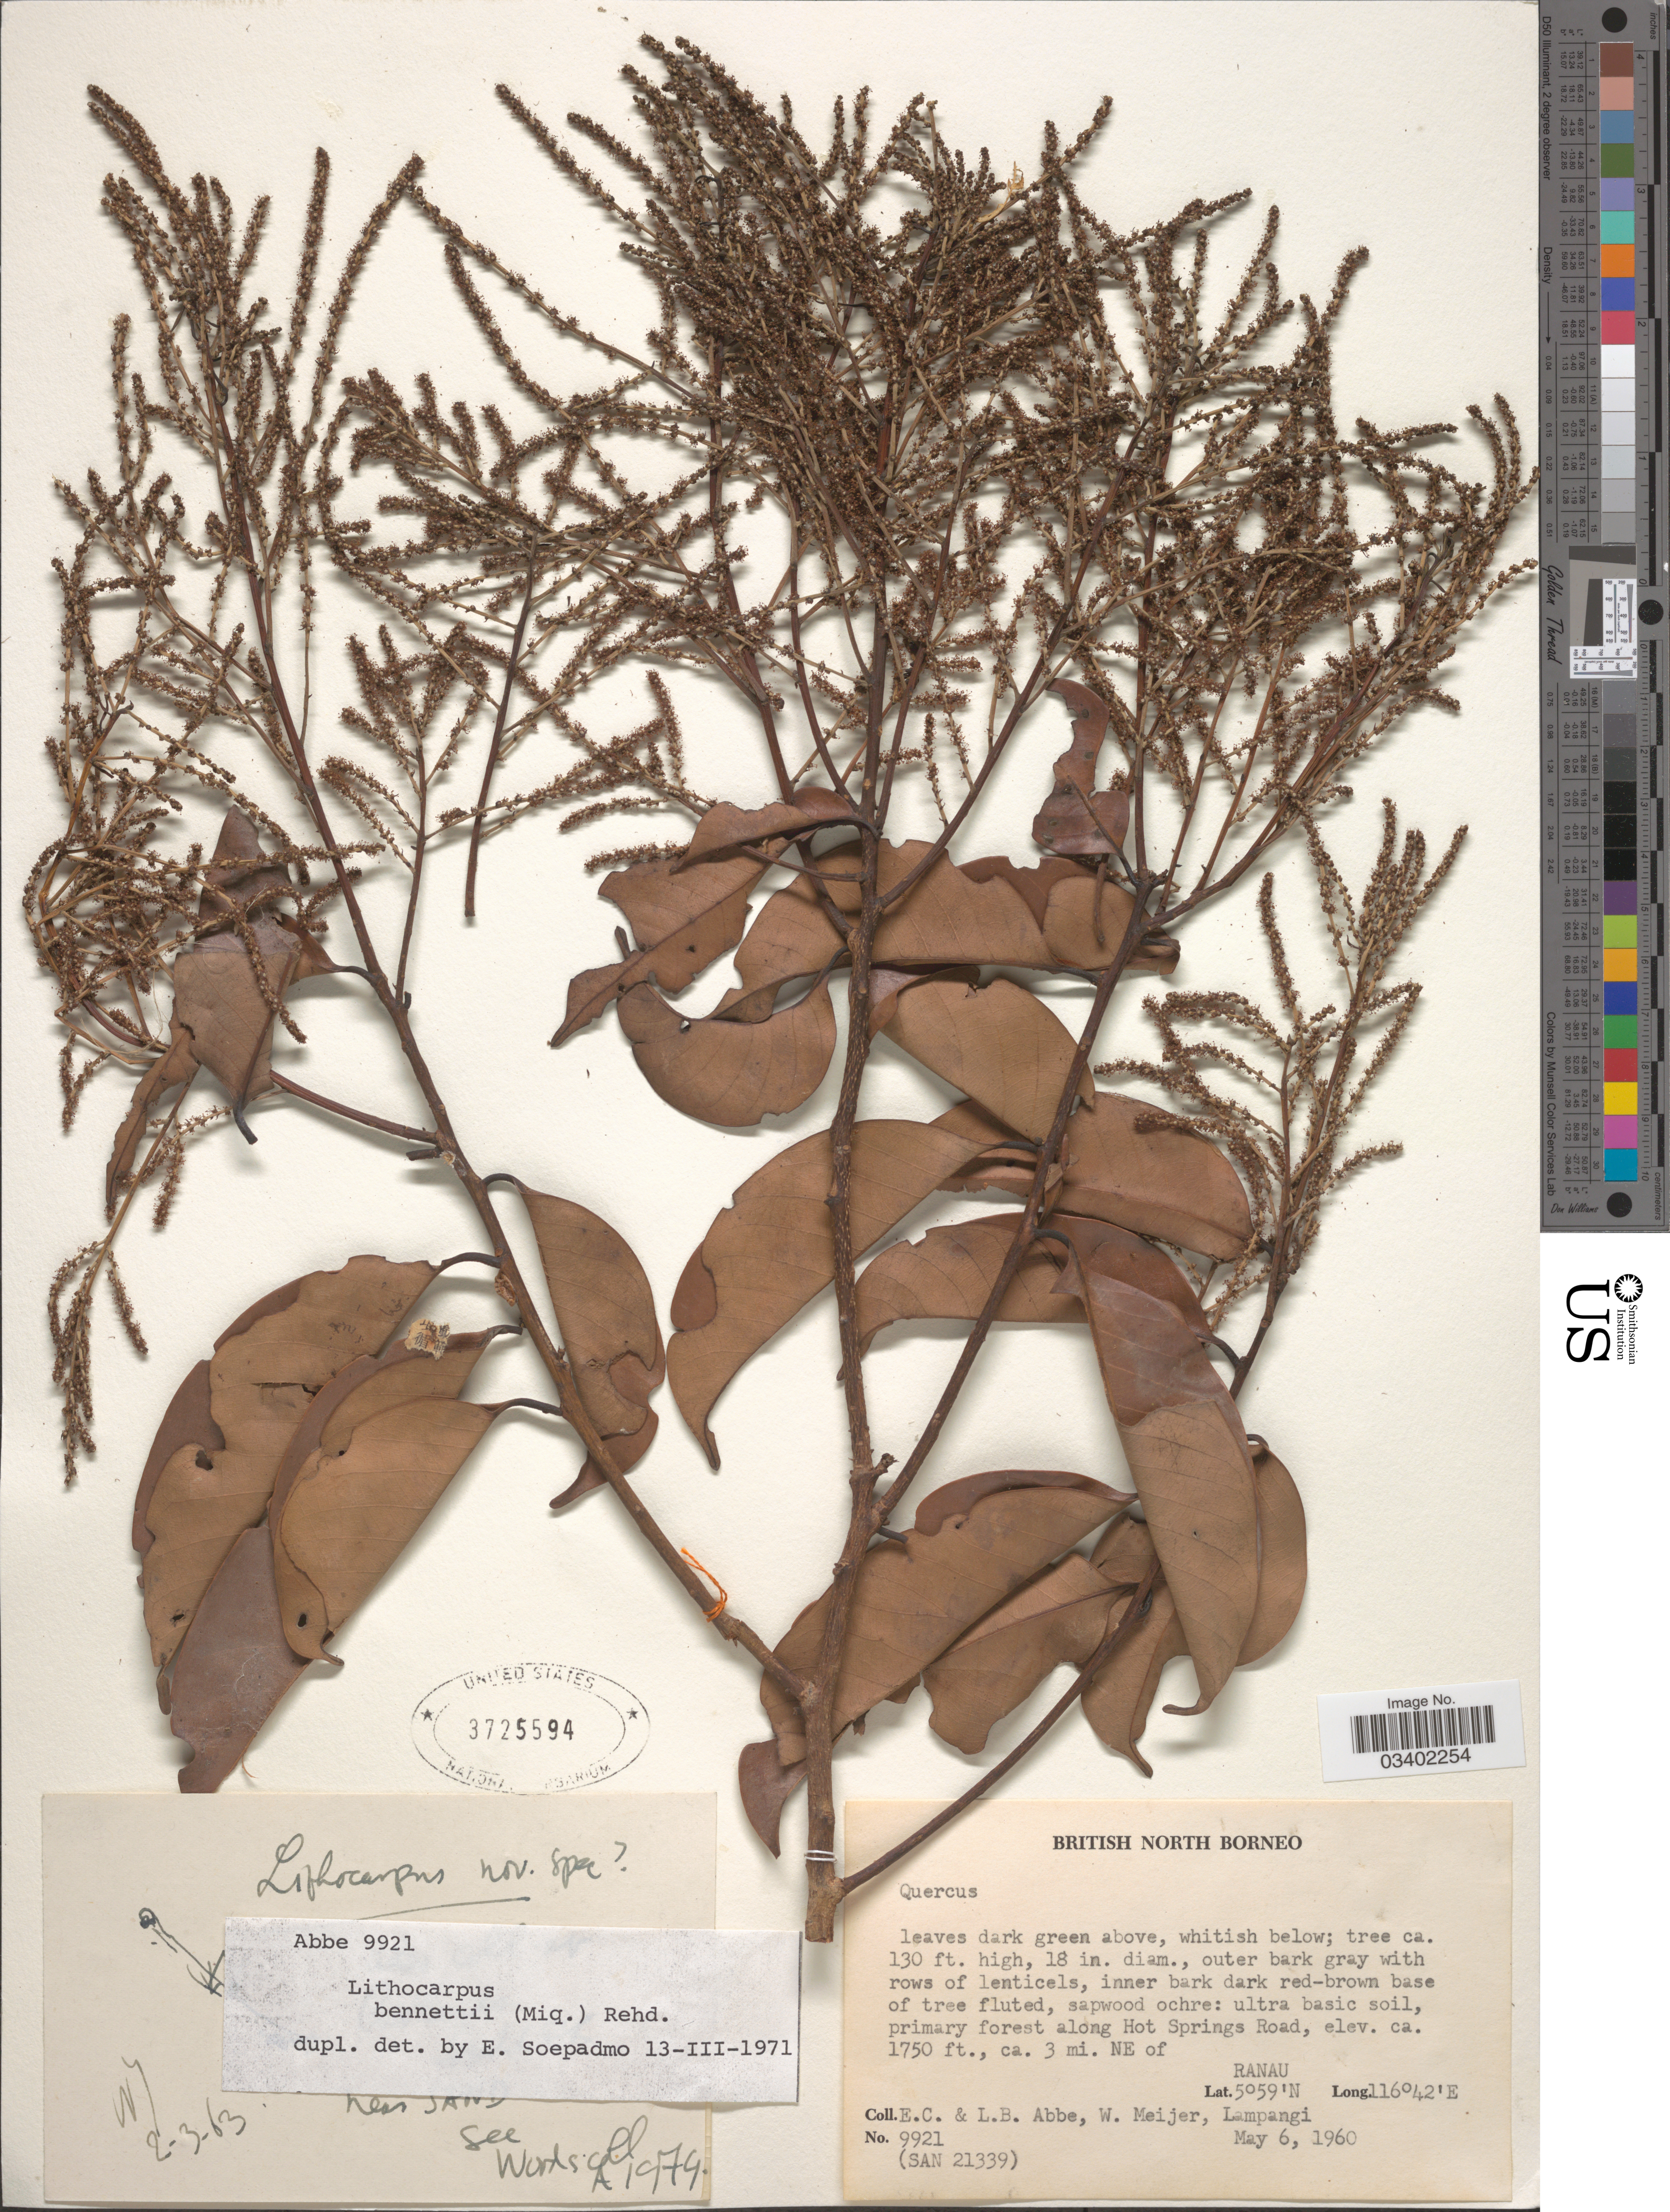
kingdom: Plantae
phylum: Tracheophyta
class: Magnoliopsida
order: Fagales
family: Fagaceae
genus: Lithocarpus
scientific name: Lithocarpus bennettii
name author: (Miq.) Rehder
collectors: E. C. Abbe, L. B. Abbe, W. Meijer & Lampangi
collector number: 9921(SAN21339)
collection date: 1960-05-06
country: Malaysia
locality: British North Borneo. Primary forest along Hot Springs Road, ca. 3 mi. NE of Ranau.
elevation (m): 533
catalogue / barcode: US 3725594